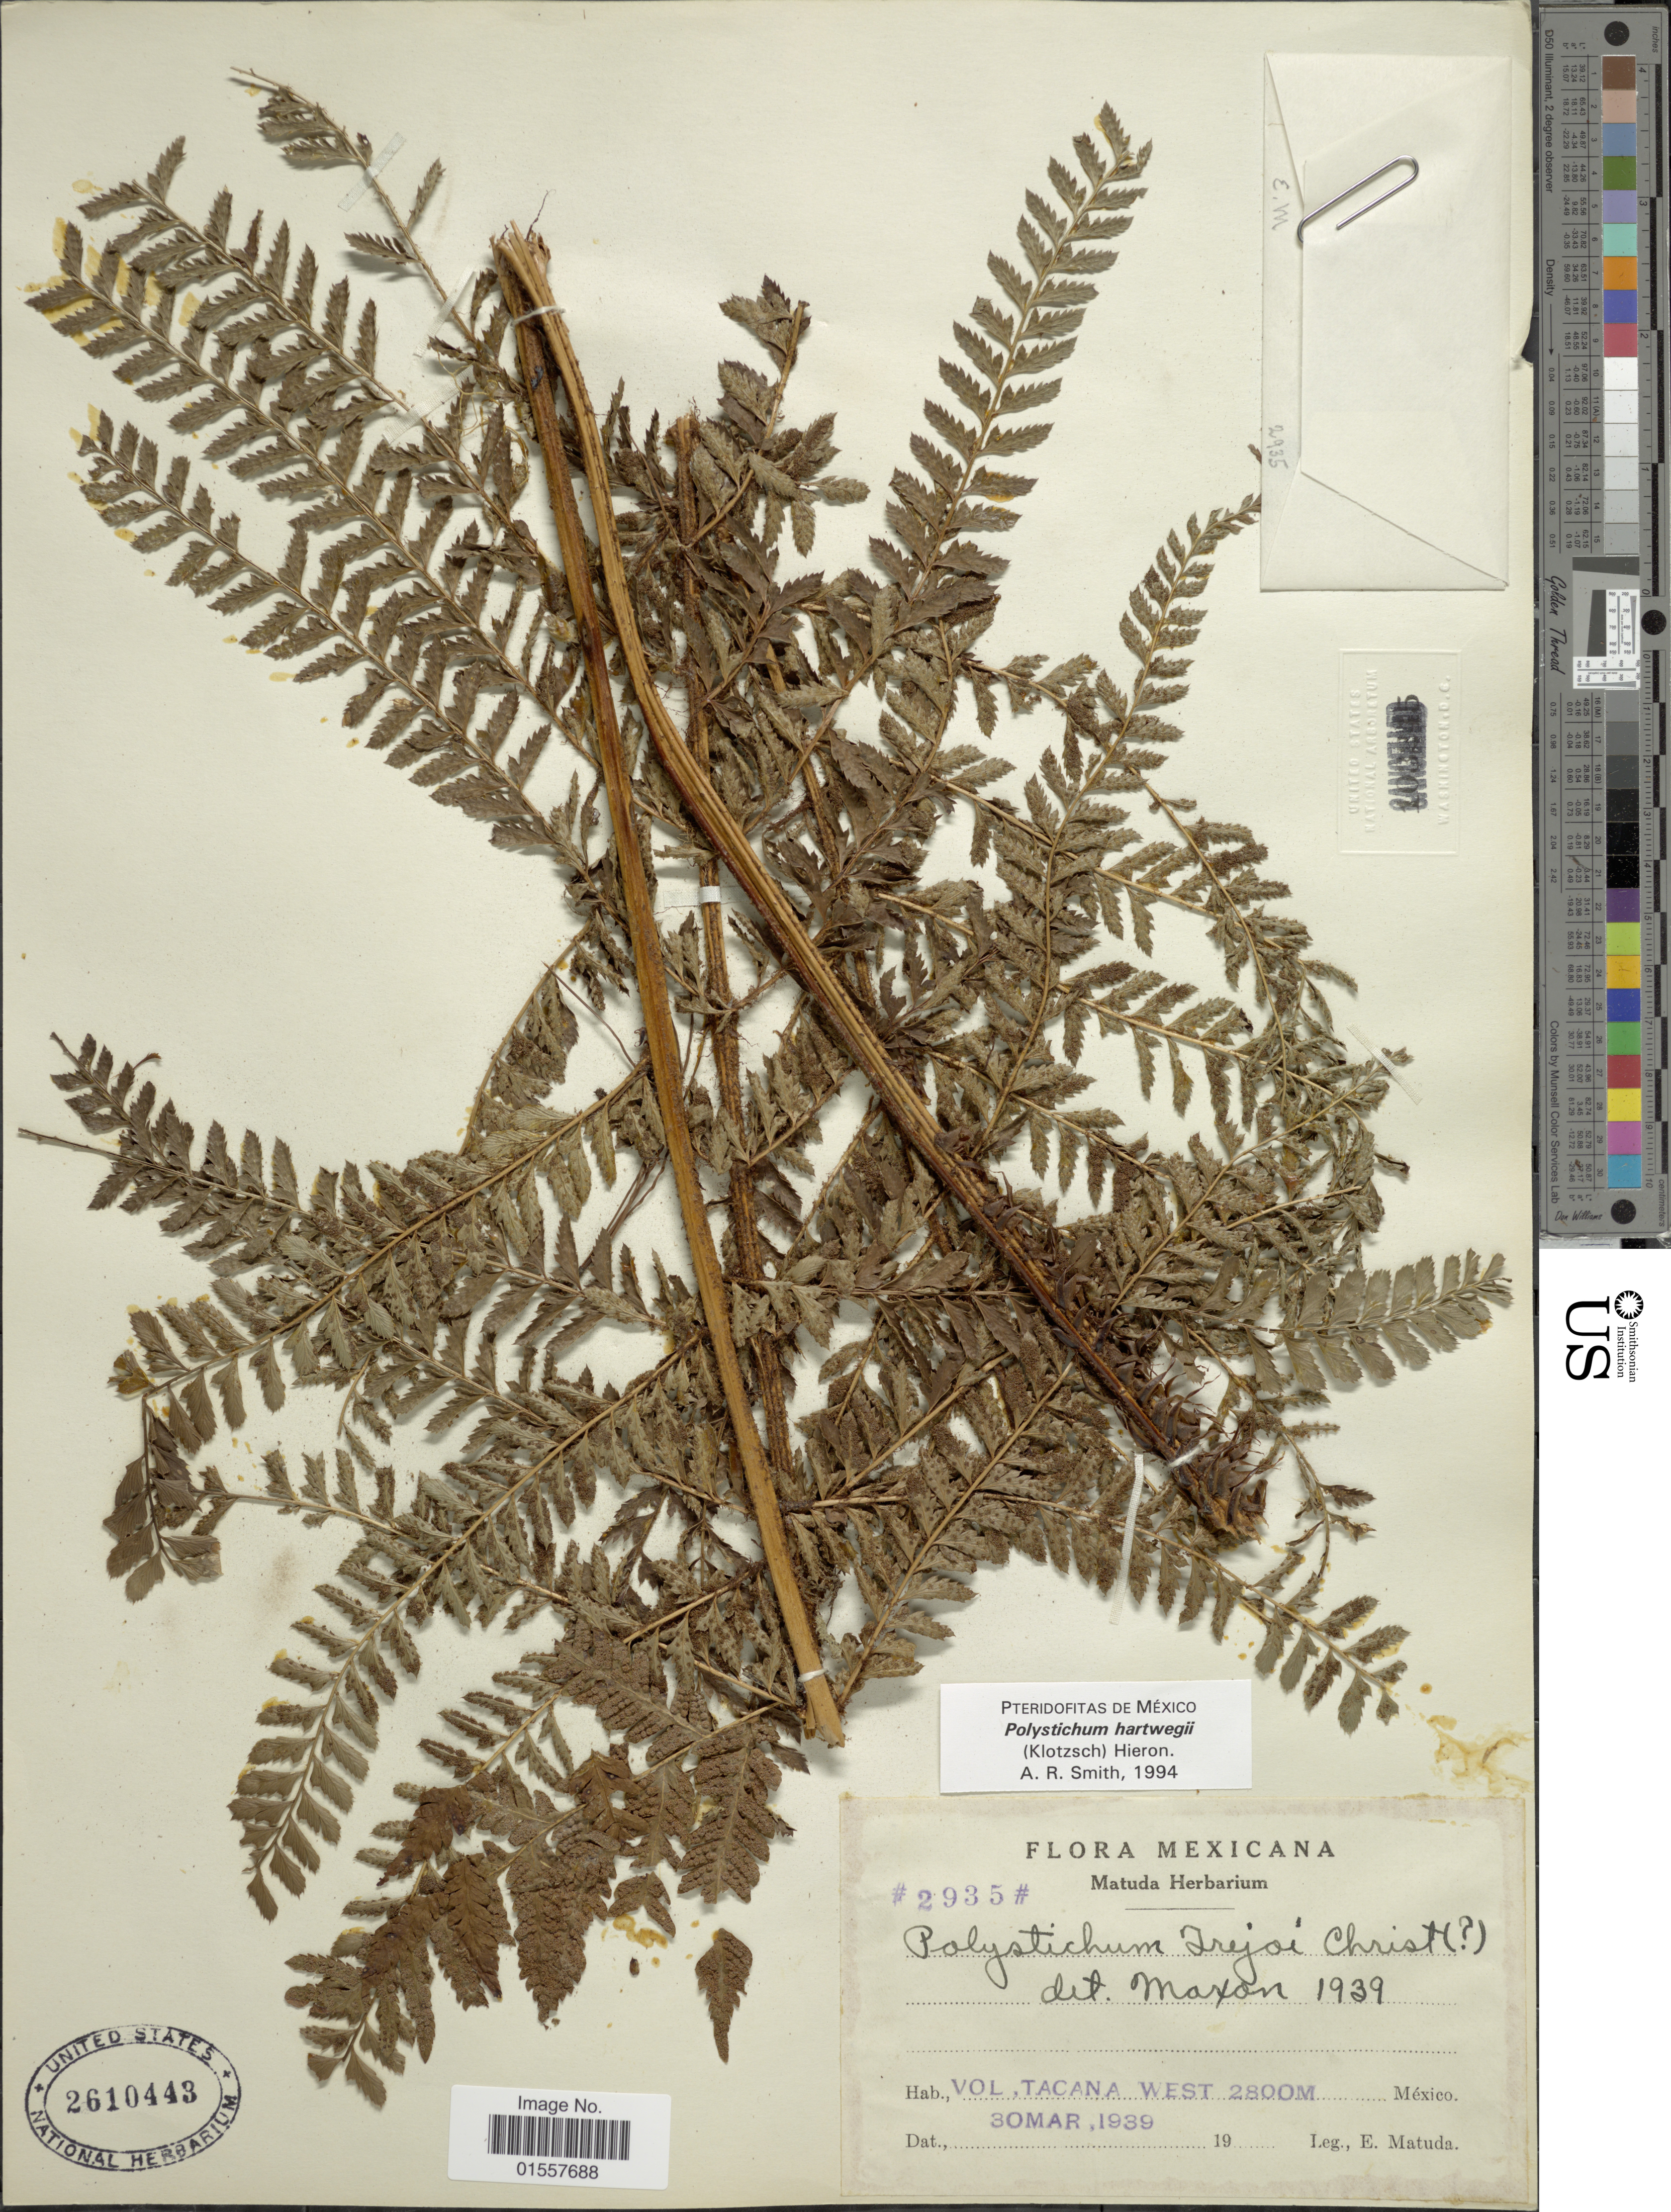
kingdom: Plantae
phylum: Tracheophyta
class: Polypodiopsida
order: Polypodiales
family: Dryopteridaceae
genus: Polystichum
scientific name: Polystichum hartwegii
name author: (Klotzsch) Hieron.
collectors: E. Matuda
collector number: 2935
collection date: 1939-03-30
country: Mexico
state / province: México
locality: Mexicana, Vol, Tacana West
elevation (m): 2800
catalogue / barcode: US 2610443